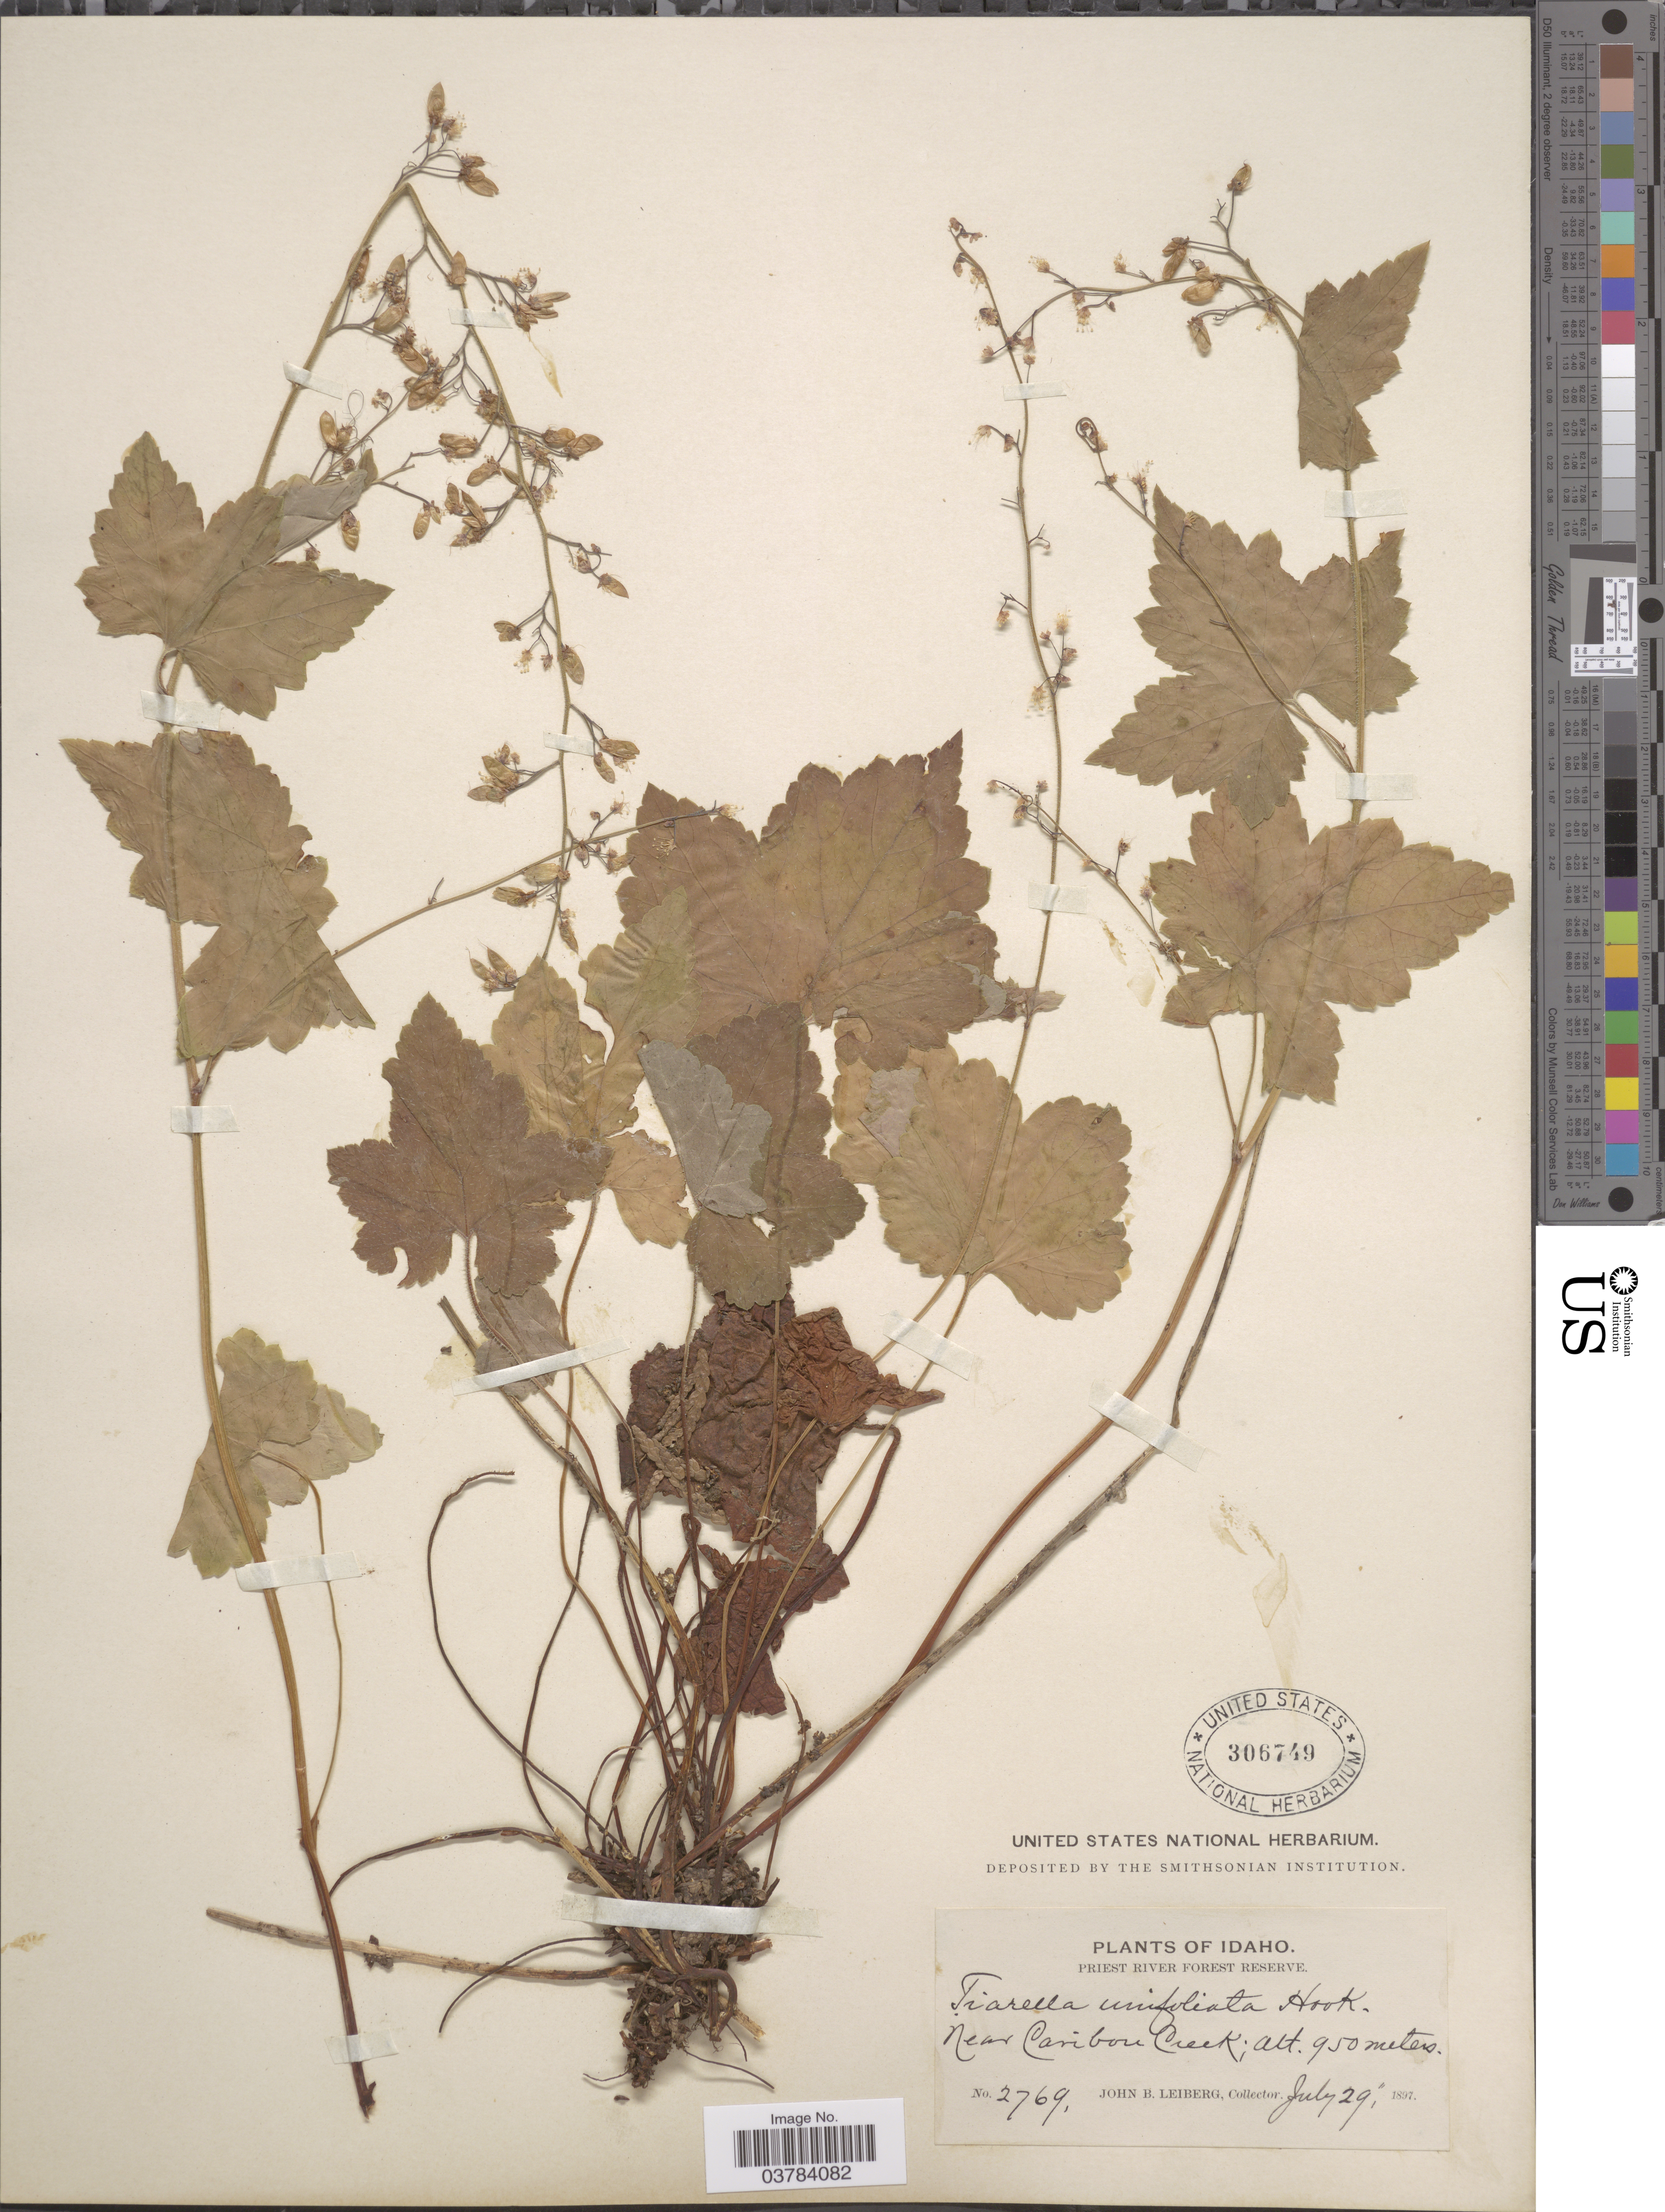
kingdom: Plantae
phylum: Tracheophyta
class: Magnoliopsida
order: Saxifragales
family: Saxifragaceae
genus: Tiarella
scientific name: Tiarella unifoliata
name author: Hook.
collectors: J. B. Leiberg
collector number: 2769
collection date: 1897-07-29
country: United States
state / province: Idaho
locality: Priest River Forest Reserve. Near Caribon Creek.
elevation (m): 950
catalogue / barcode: US 306749